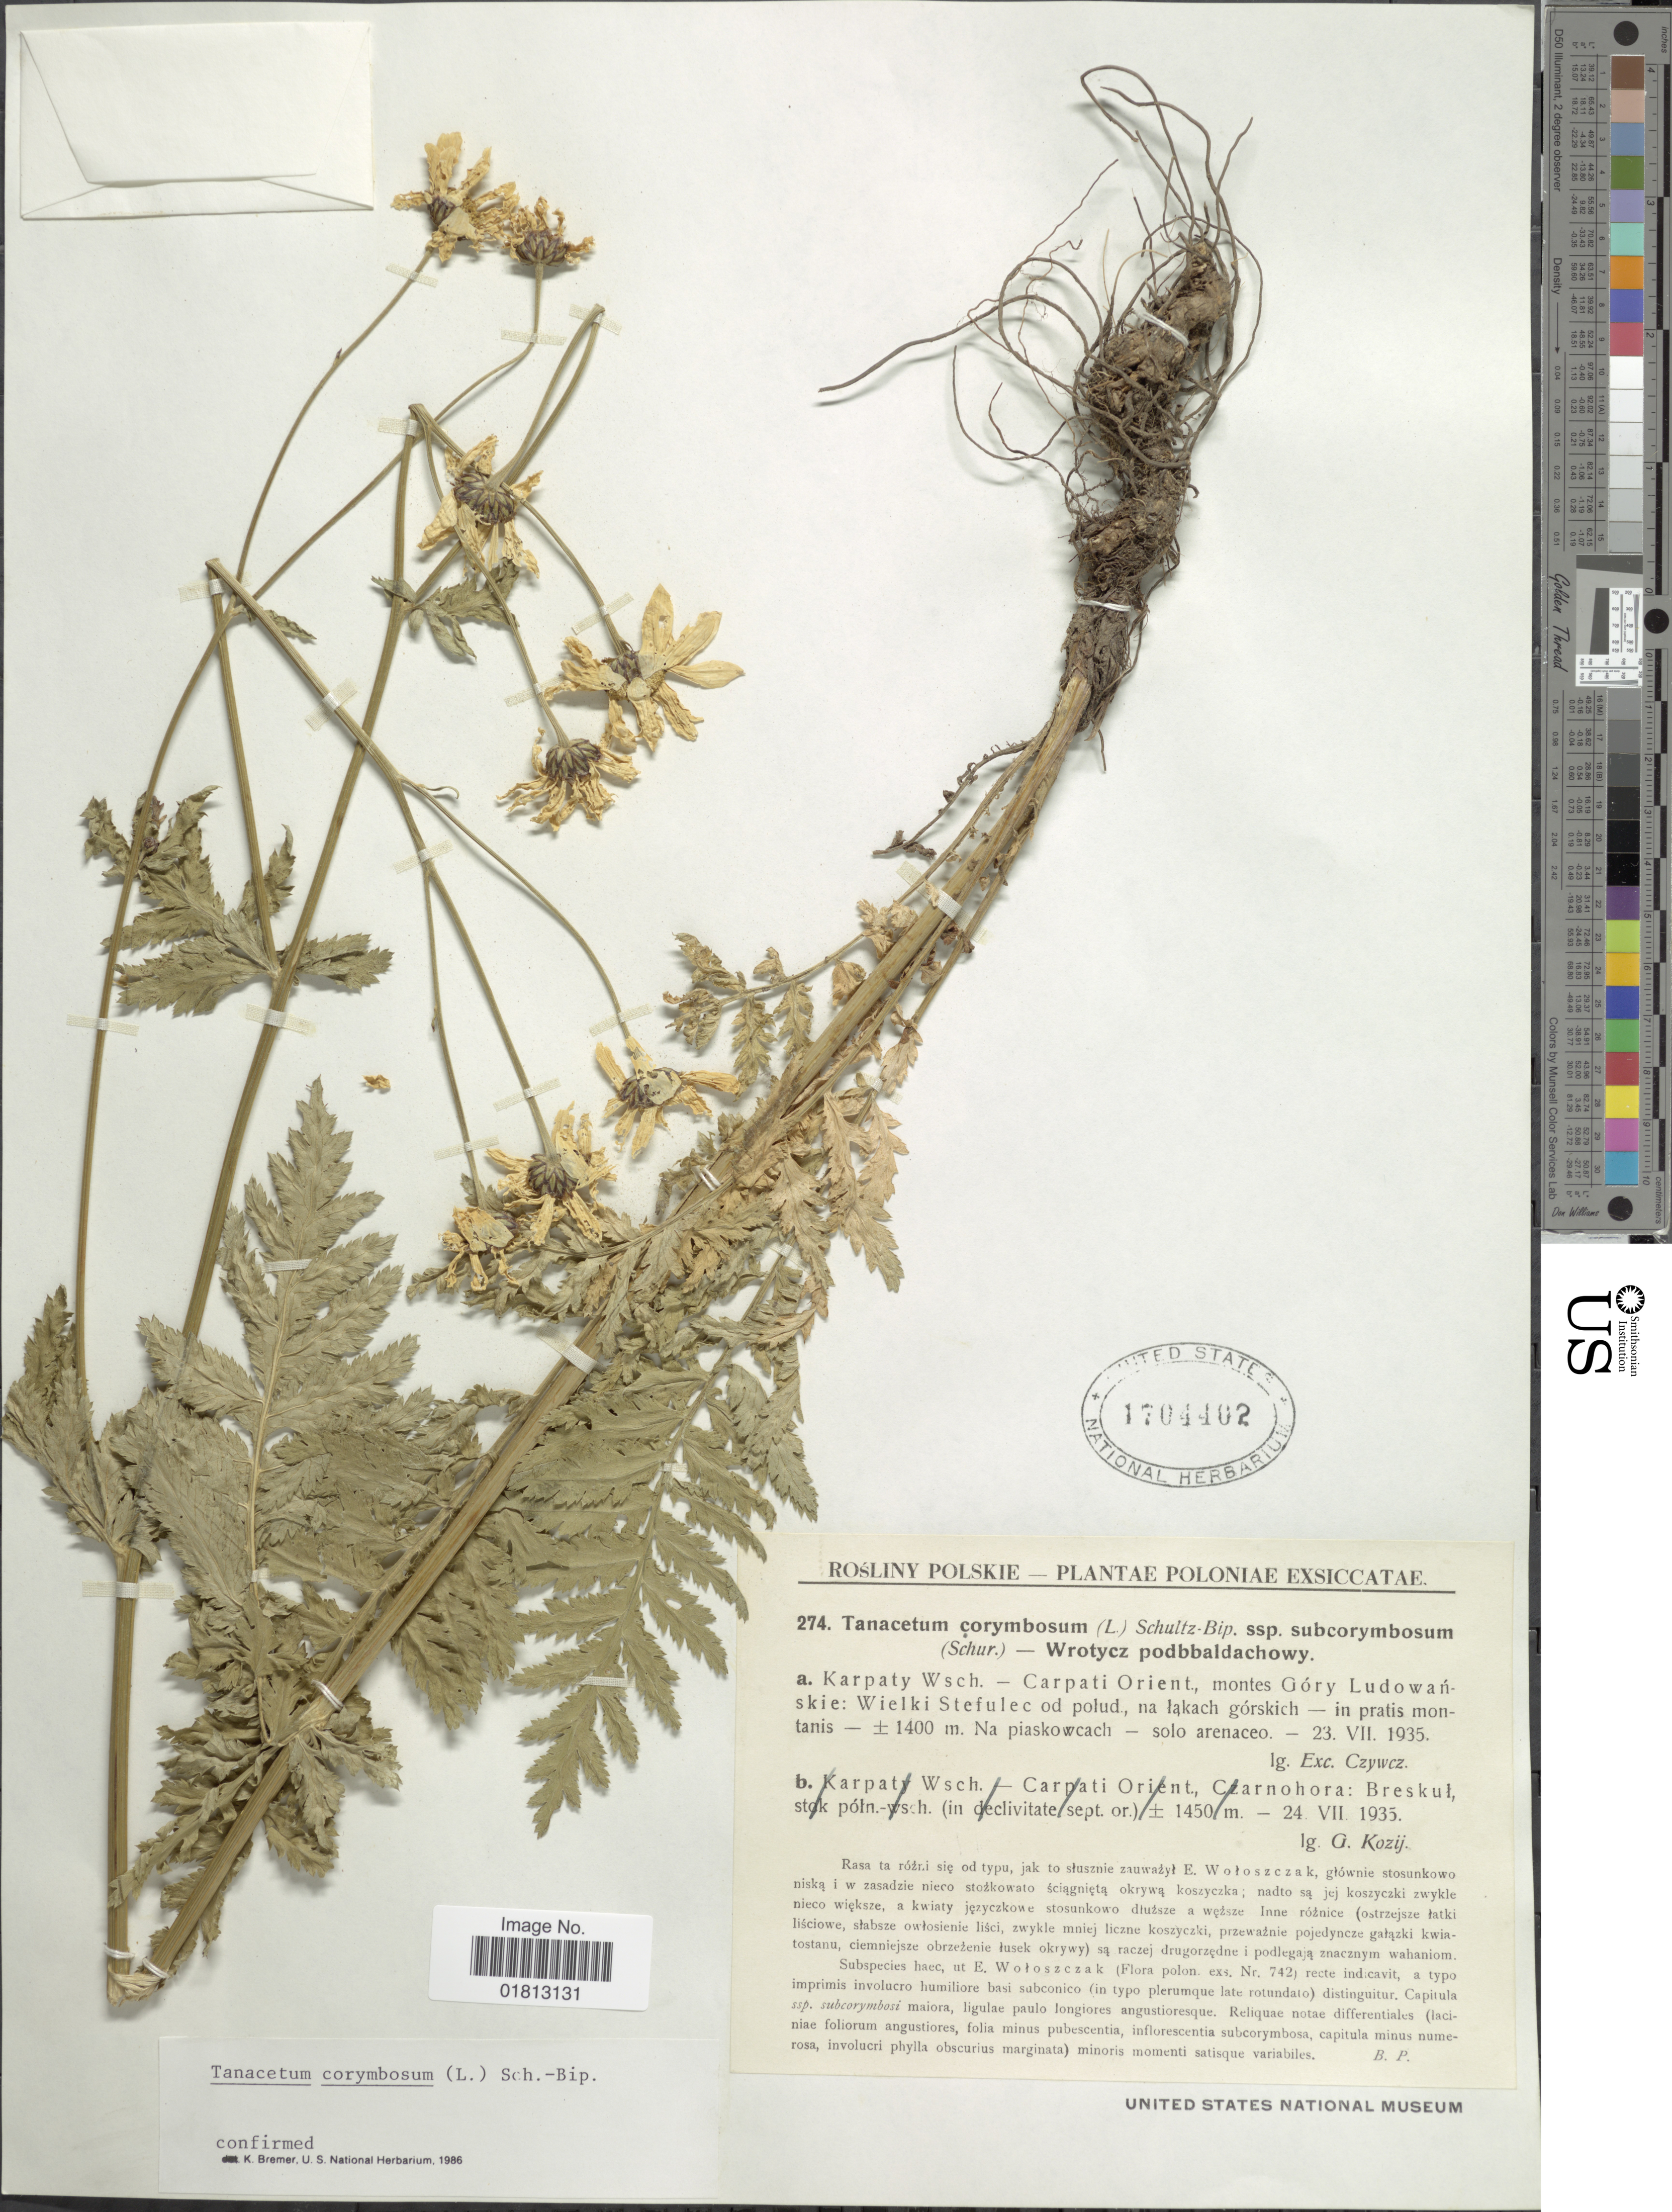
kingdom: Plantae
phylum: Tracheophyta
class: Magnoliopsida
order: Asterales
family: Asteraceae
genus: Tanacetum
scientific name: Tanacetum corymbosum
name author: (L.) Sch. Bip.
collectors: Exc. Czywcz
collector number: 274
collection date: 1935-07-23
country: Poland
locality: Karpaty Wsch, Carpati Orient., montes Gory Ludowanskie, Wielki Stefulec od polud, na lakach gorskich, in pratis montanis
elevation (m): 1400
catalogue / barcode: US 1704402